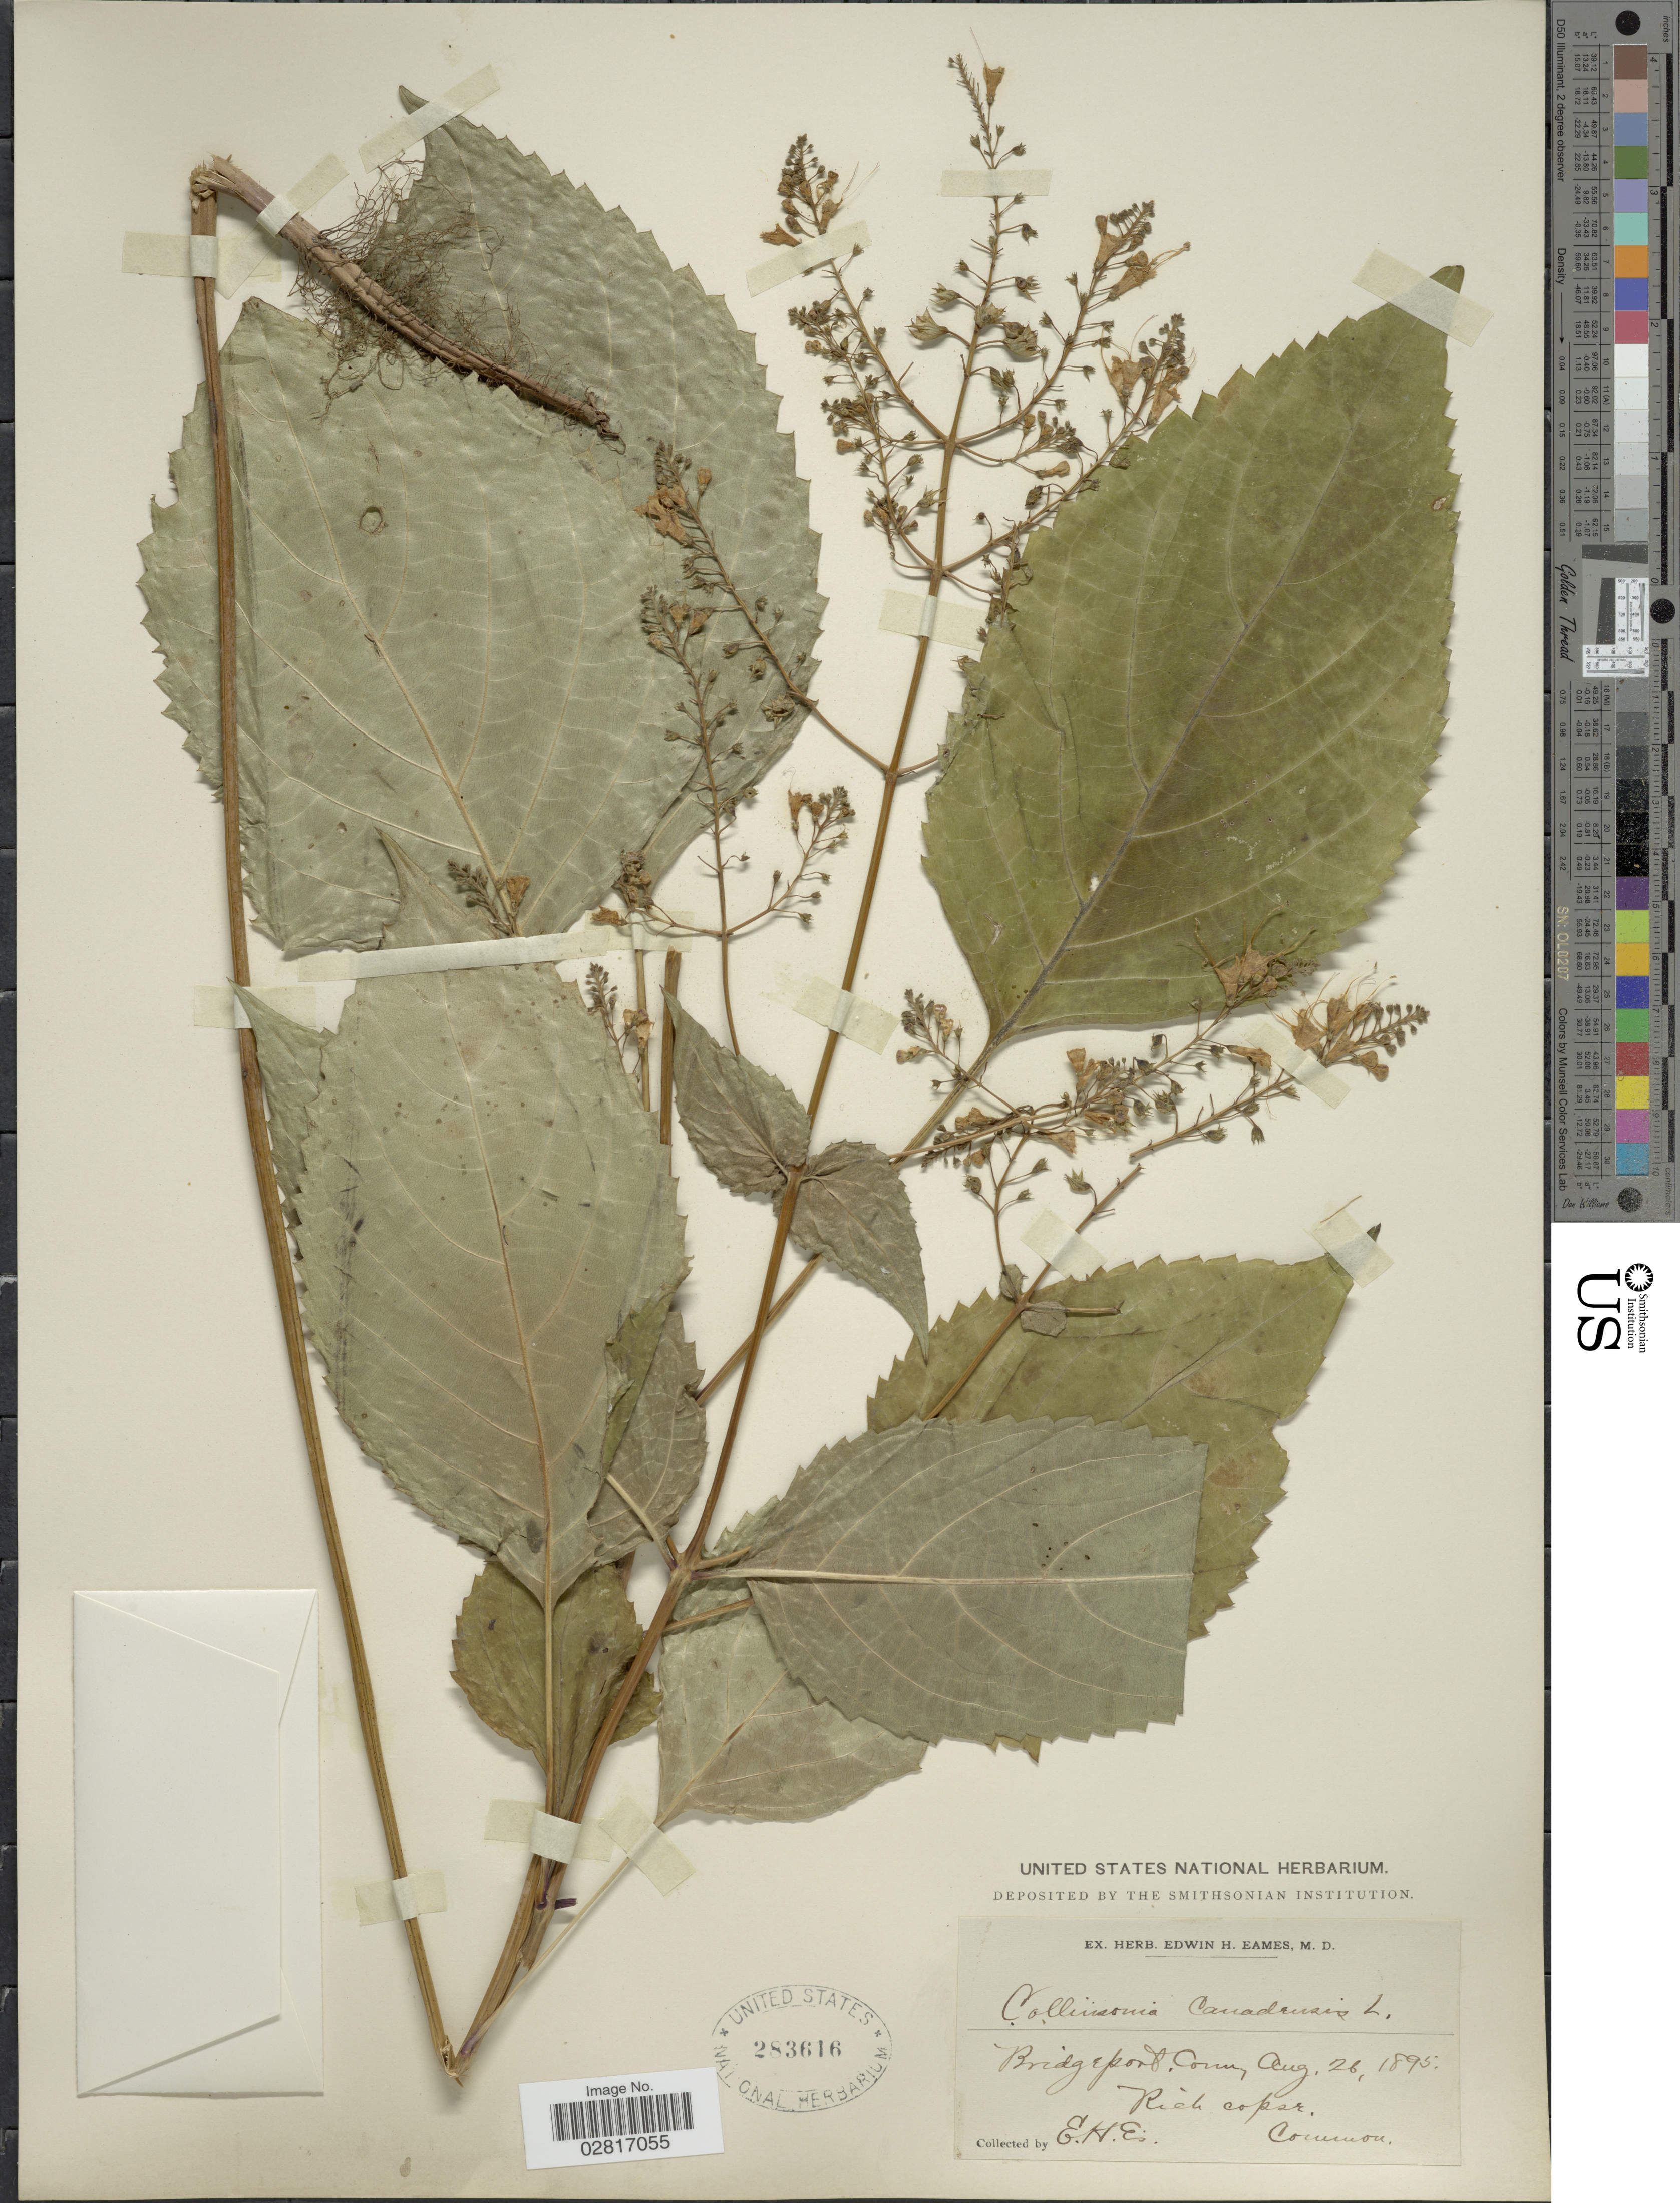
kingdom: Plantae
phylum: Tracheophyta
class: Magnoliopsida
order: Lamiales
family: Lamiaceae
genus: Collinsonia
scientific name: Collinsonia canadensis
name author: L.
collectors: E. H. Eames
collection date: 1895-08-26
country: United States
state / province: Connecticut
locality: Bridgeport,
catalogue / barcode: US 283616